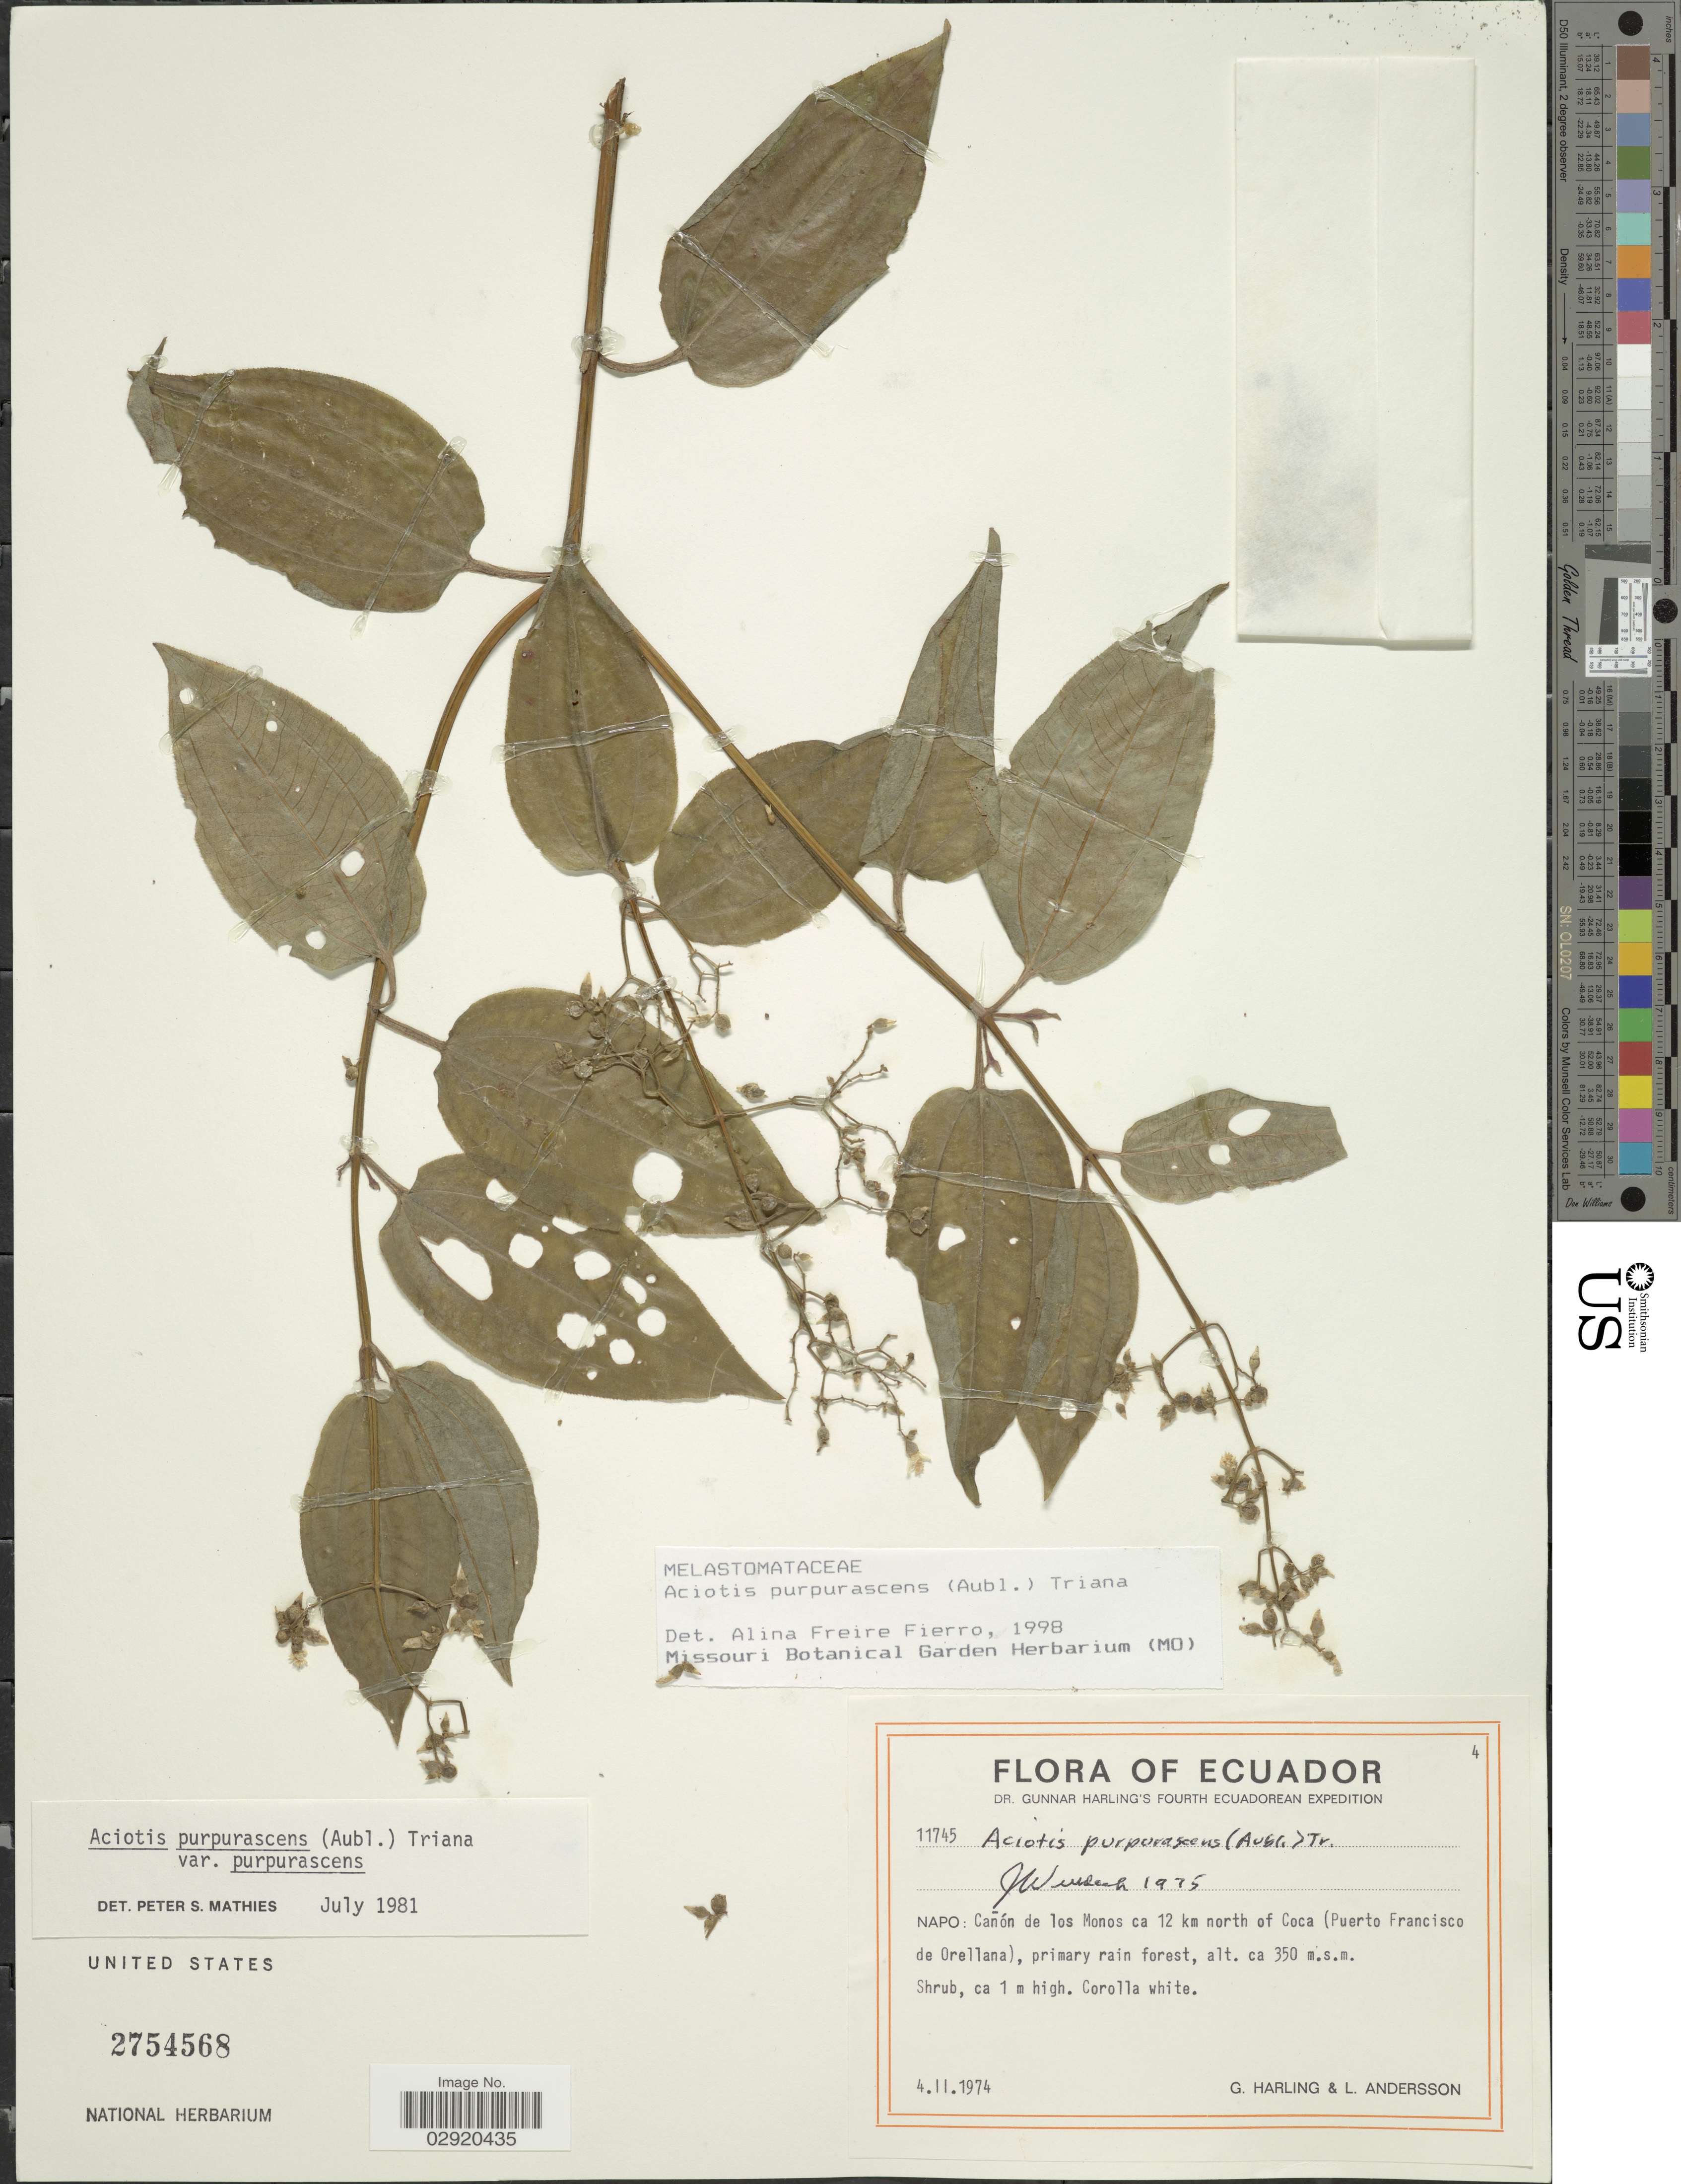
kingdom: Plantae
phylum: Tracheophyta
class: Magnoliopsida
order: Myrtales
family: Melastomataceae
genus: Aciotis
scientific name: Aciotis purpurascens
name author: (Aubl.) Triana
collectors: G. Harling & L. Andersson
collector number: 11745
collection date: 1974-02-04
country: Ecuador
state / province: Napo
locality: Napo: Canón de los Monos ca 12 km north of Coca (Puerto Francisco de Orellana).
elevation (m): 350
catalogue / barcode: US 2754568